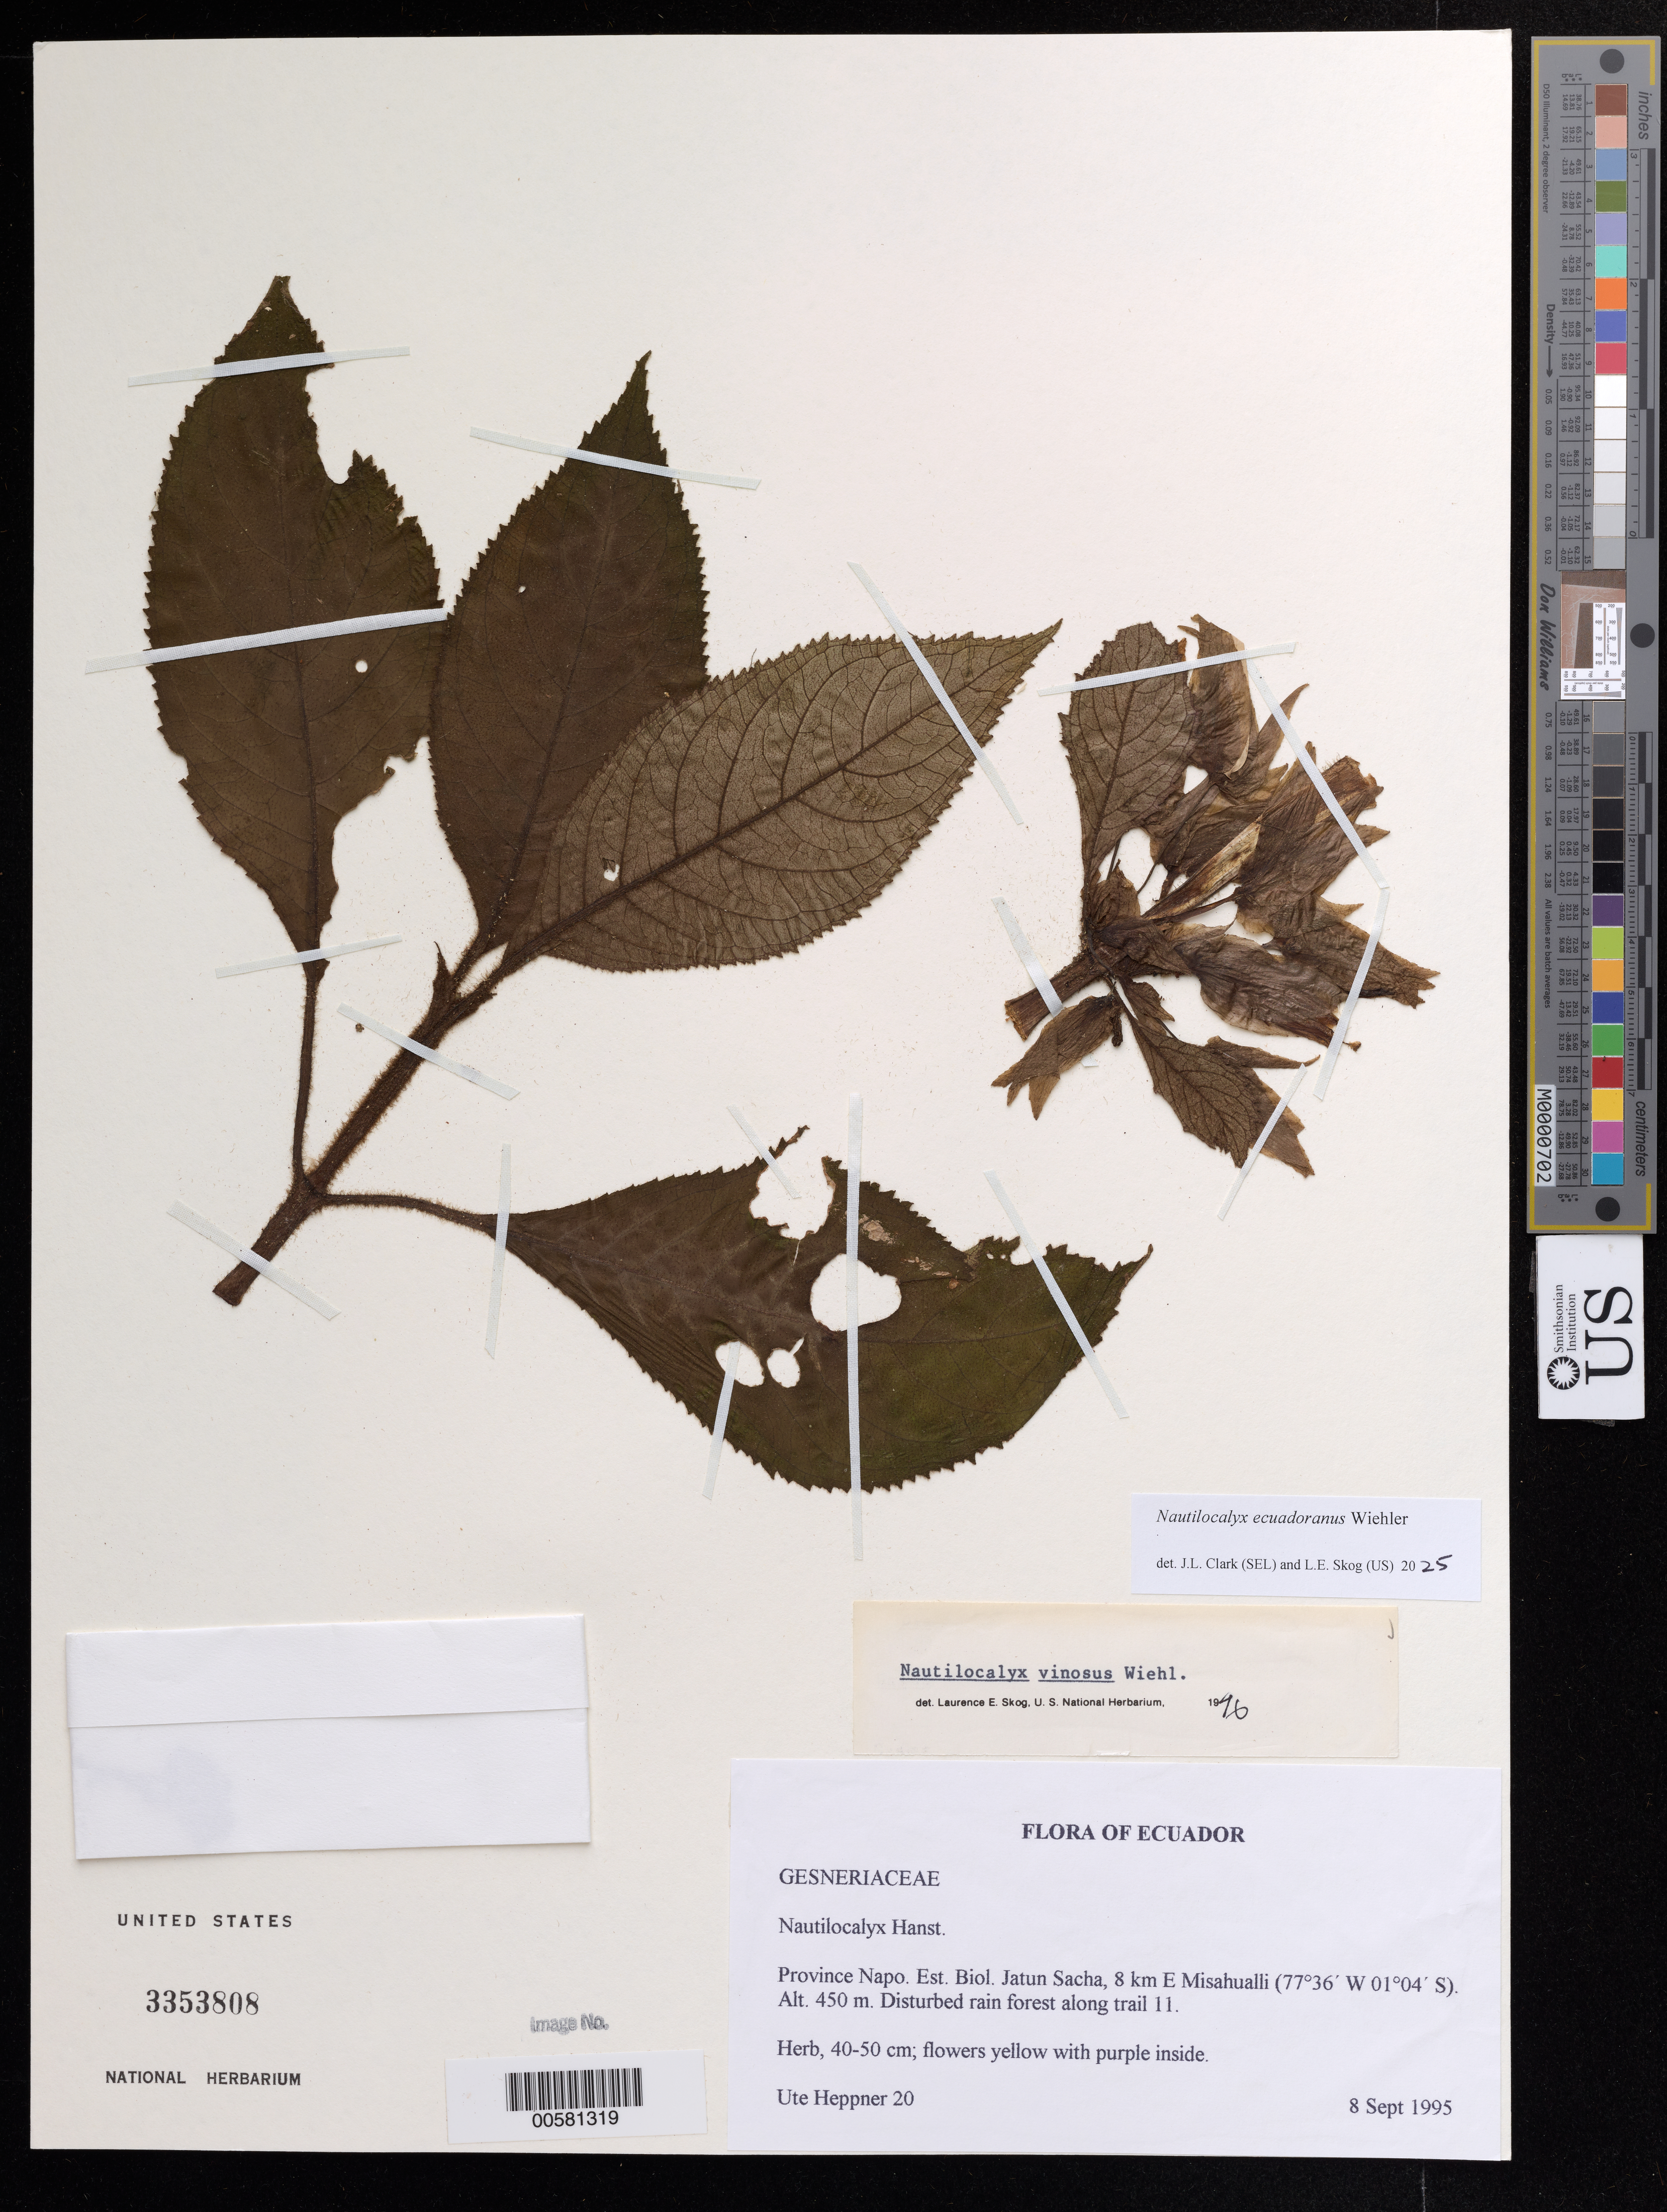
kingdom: Plantae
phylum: Tracheophyta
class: Magnoliopsida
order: Lamiales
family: Gesneriaceae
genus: Nautilocalyx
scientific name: Nautilocalyx ecuadoranus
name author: Wiehler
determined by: Clark, J. L.; Skog, Laurence E.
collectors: U. Heppner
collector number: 20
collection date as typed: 08 Sep 1995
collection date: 1995-09-08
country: Ecuador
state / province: Napo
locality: Est. Biol. Jatun Sacha, 8 km E Misahualli; along trail 11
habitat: Disturbed rain forest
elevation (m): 450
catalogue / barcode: US 3353808